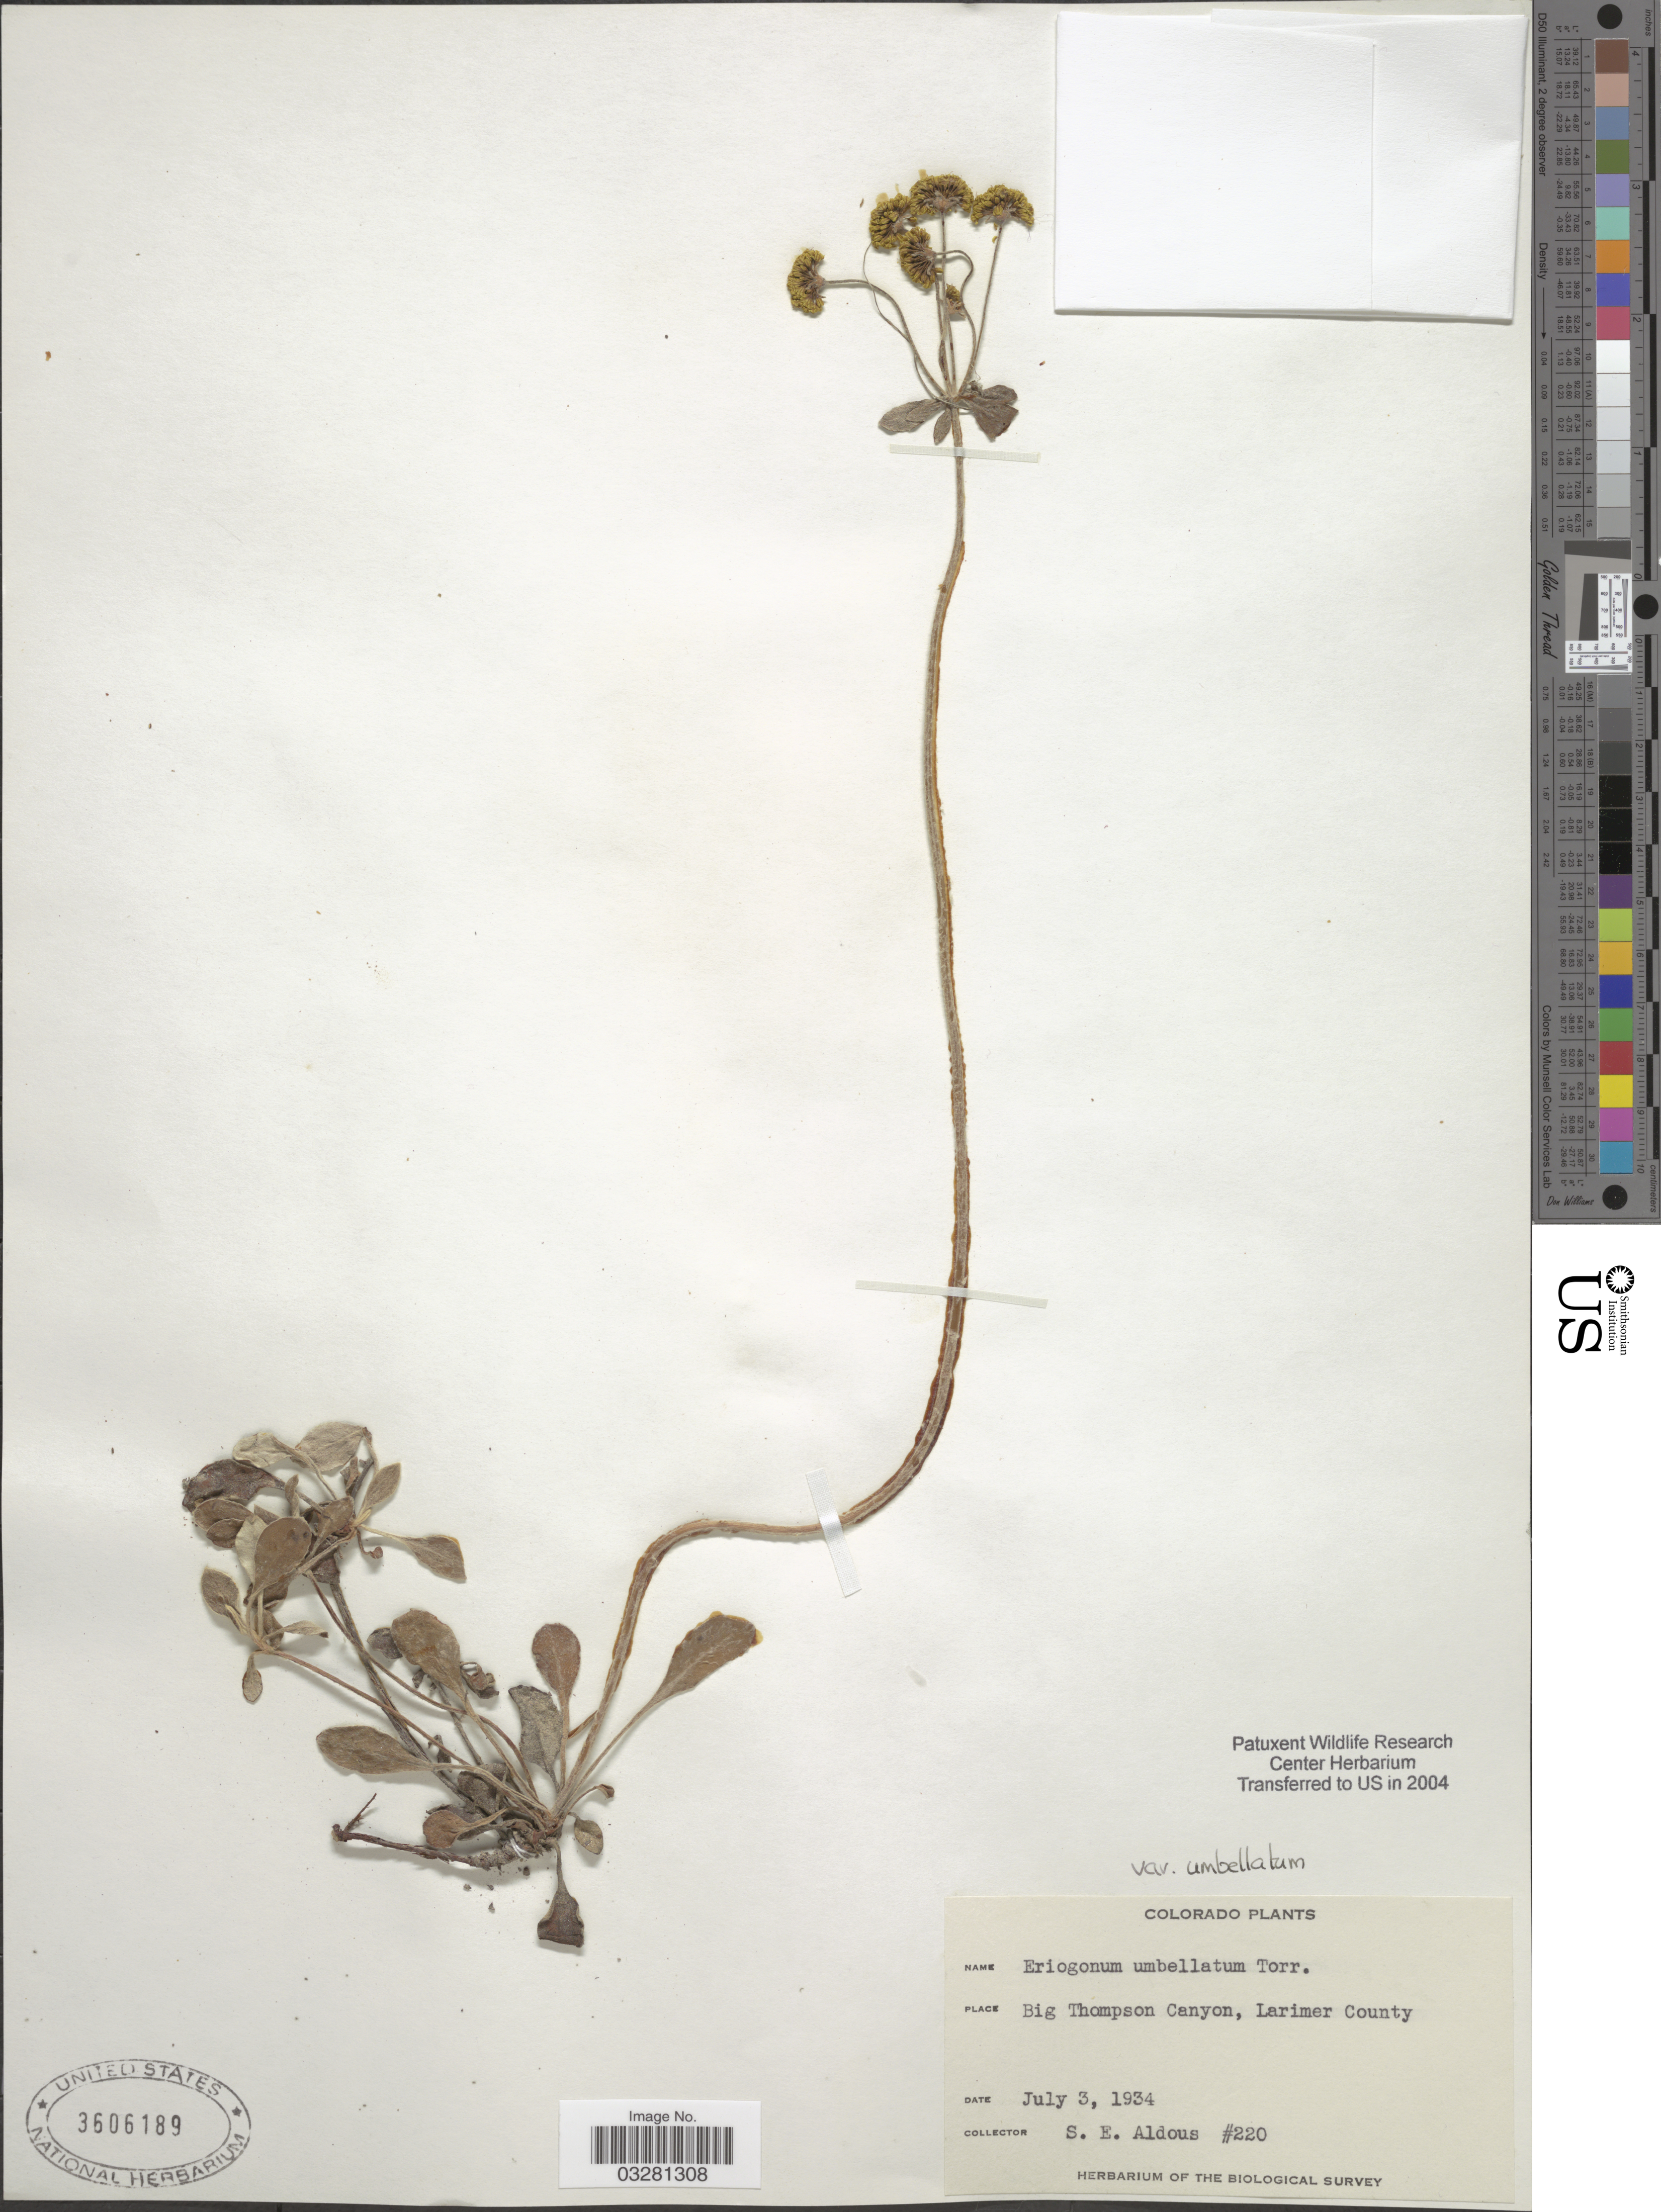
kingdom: Plantae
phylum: Tracheophyta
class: Magnoliopsida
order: Caryophyllales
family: Polygonaceae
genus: Eriogonum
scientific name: Eriogonum umbellatum var. umbellatum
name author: Torr.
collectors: S. Aldous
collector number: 220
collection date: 1934-07-03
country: United States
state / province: Colorado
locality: Big Thompson Canyon, Larimer County.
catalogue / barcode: US 3606189